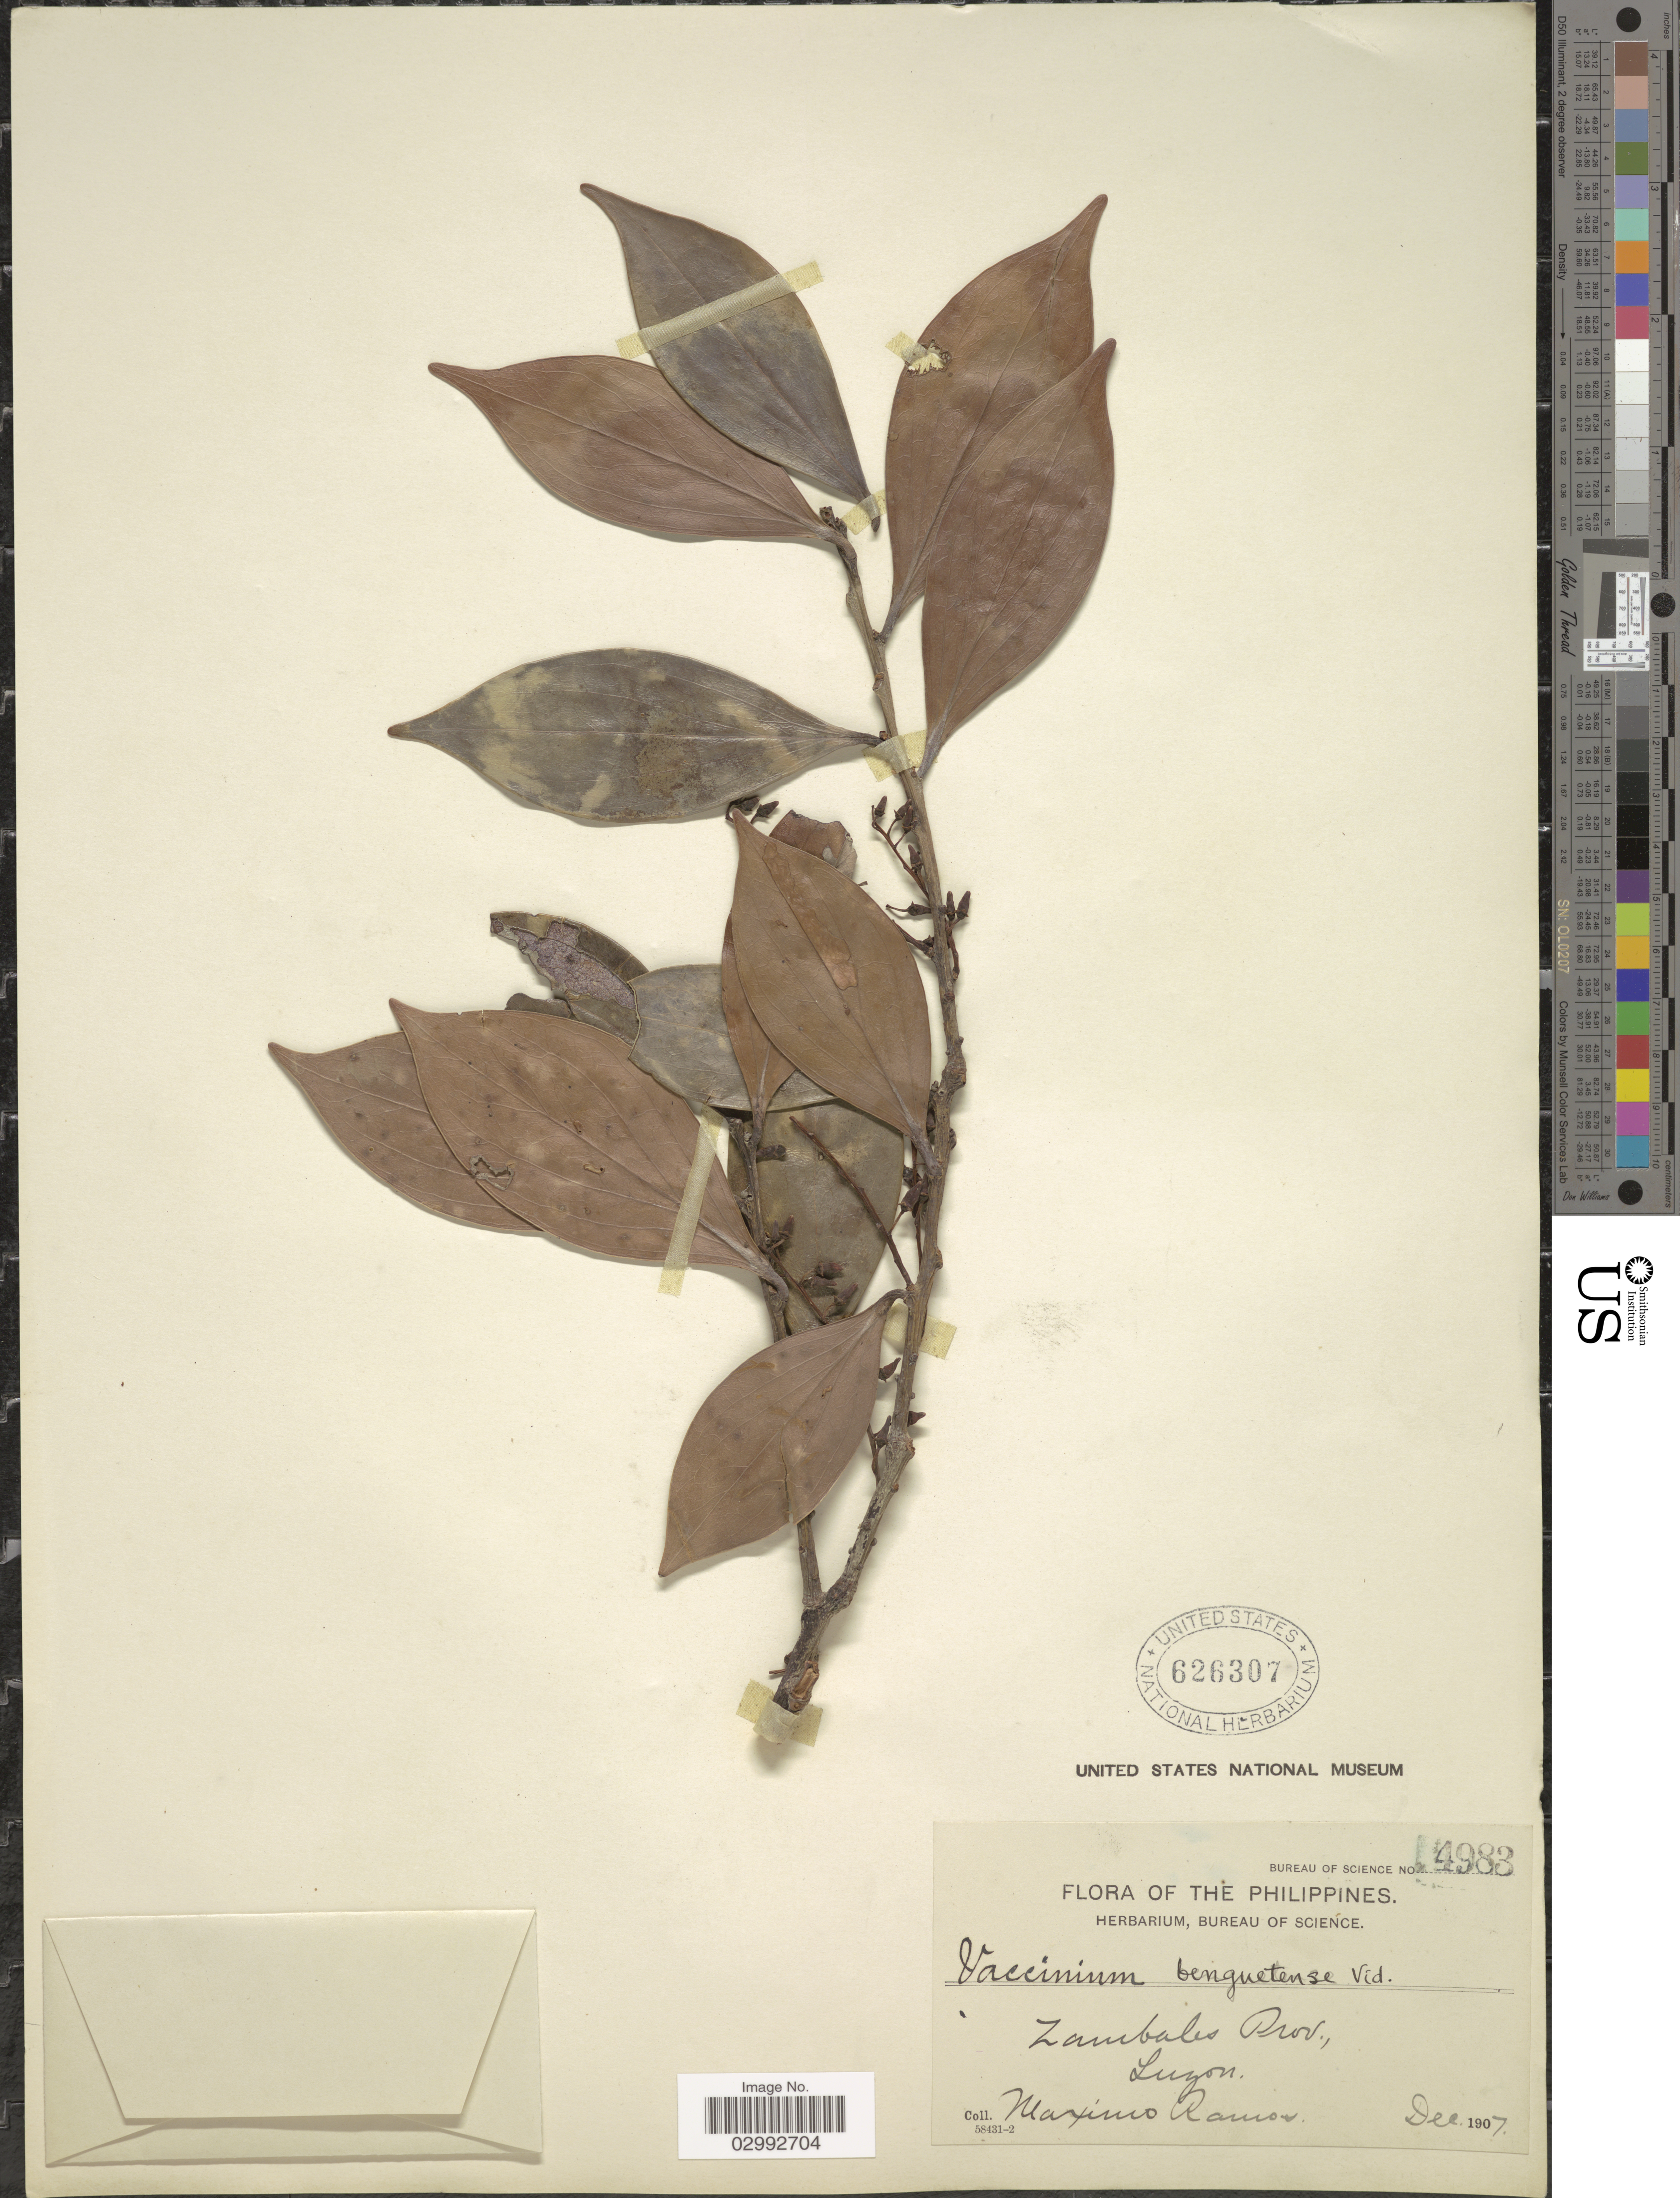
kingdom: Plantae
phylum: Tracheophyta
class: Magnoliopsida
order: Ericales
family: Ericaceae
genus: Vaccinium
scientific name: Vaccinium benguetense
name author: S. Vidal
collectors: M. Ramos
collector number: Bureau of Science 4983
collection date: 1907-12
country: Philippines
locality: Zambales Prov., Luzon.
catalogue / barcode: US 626307